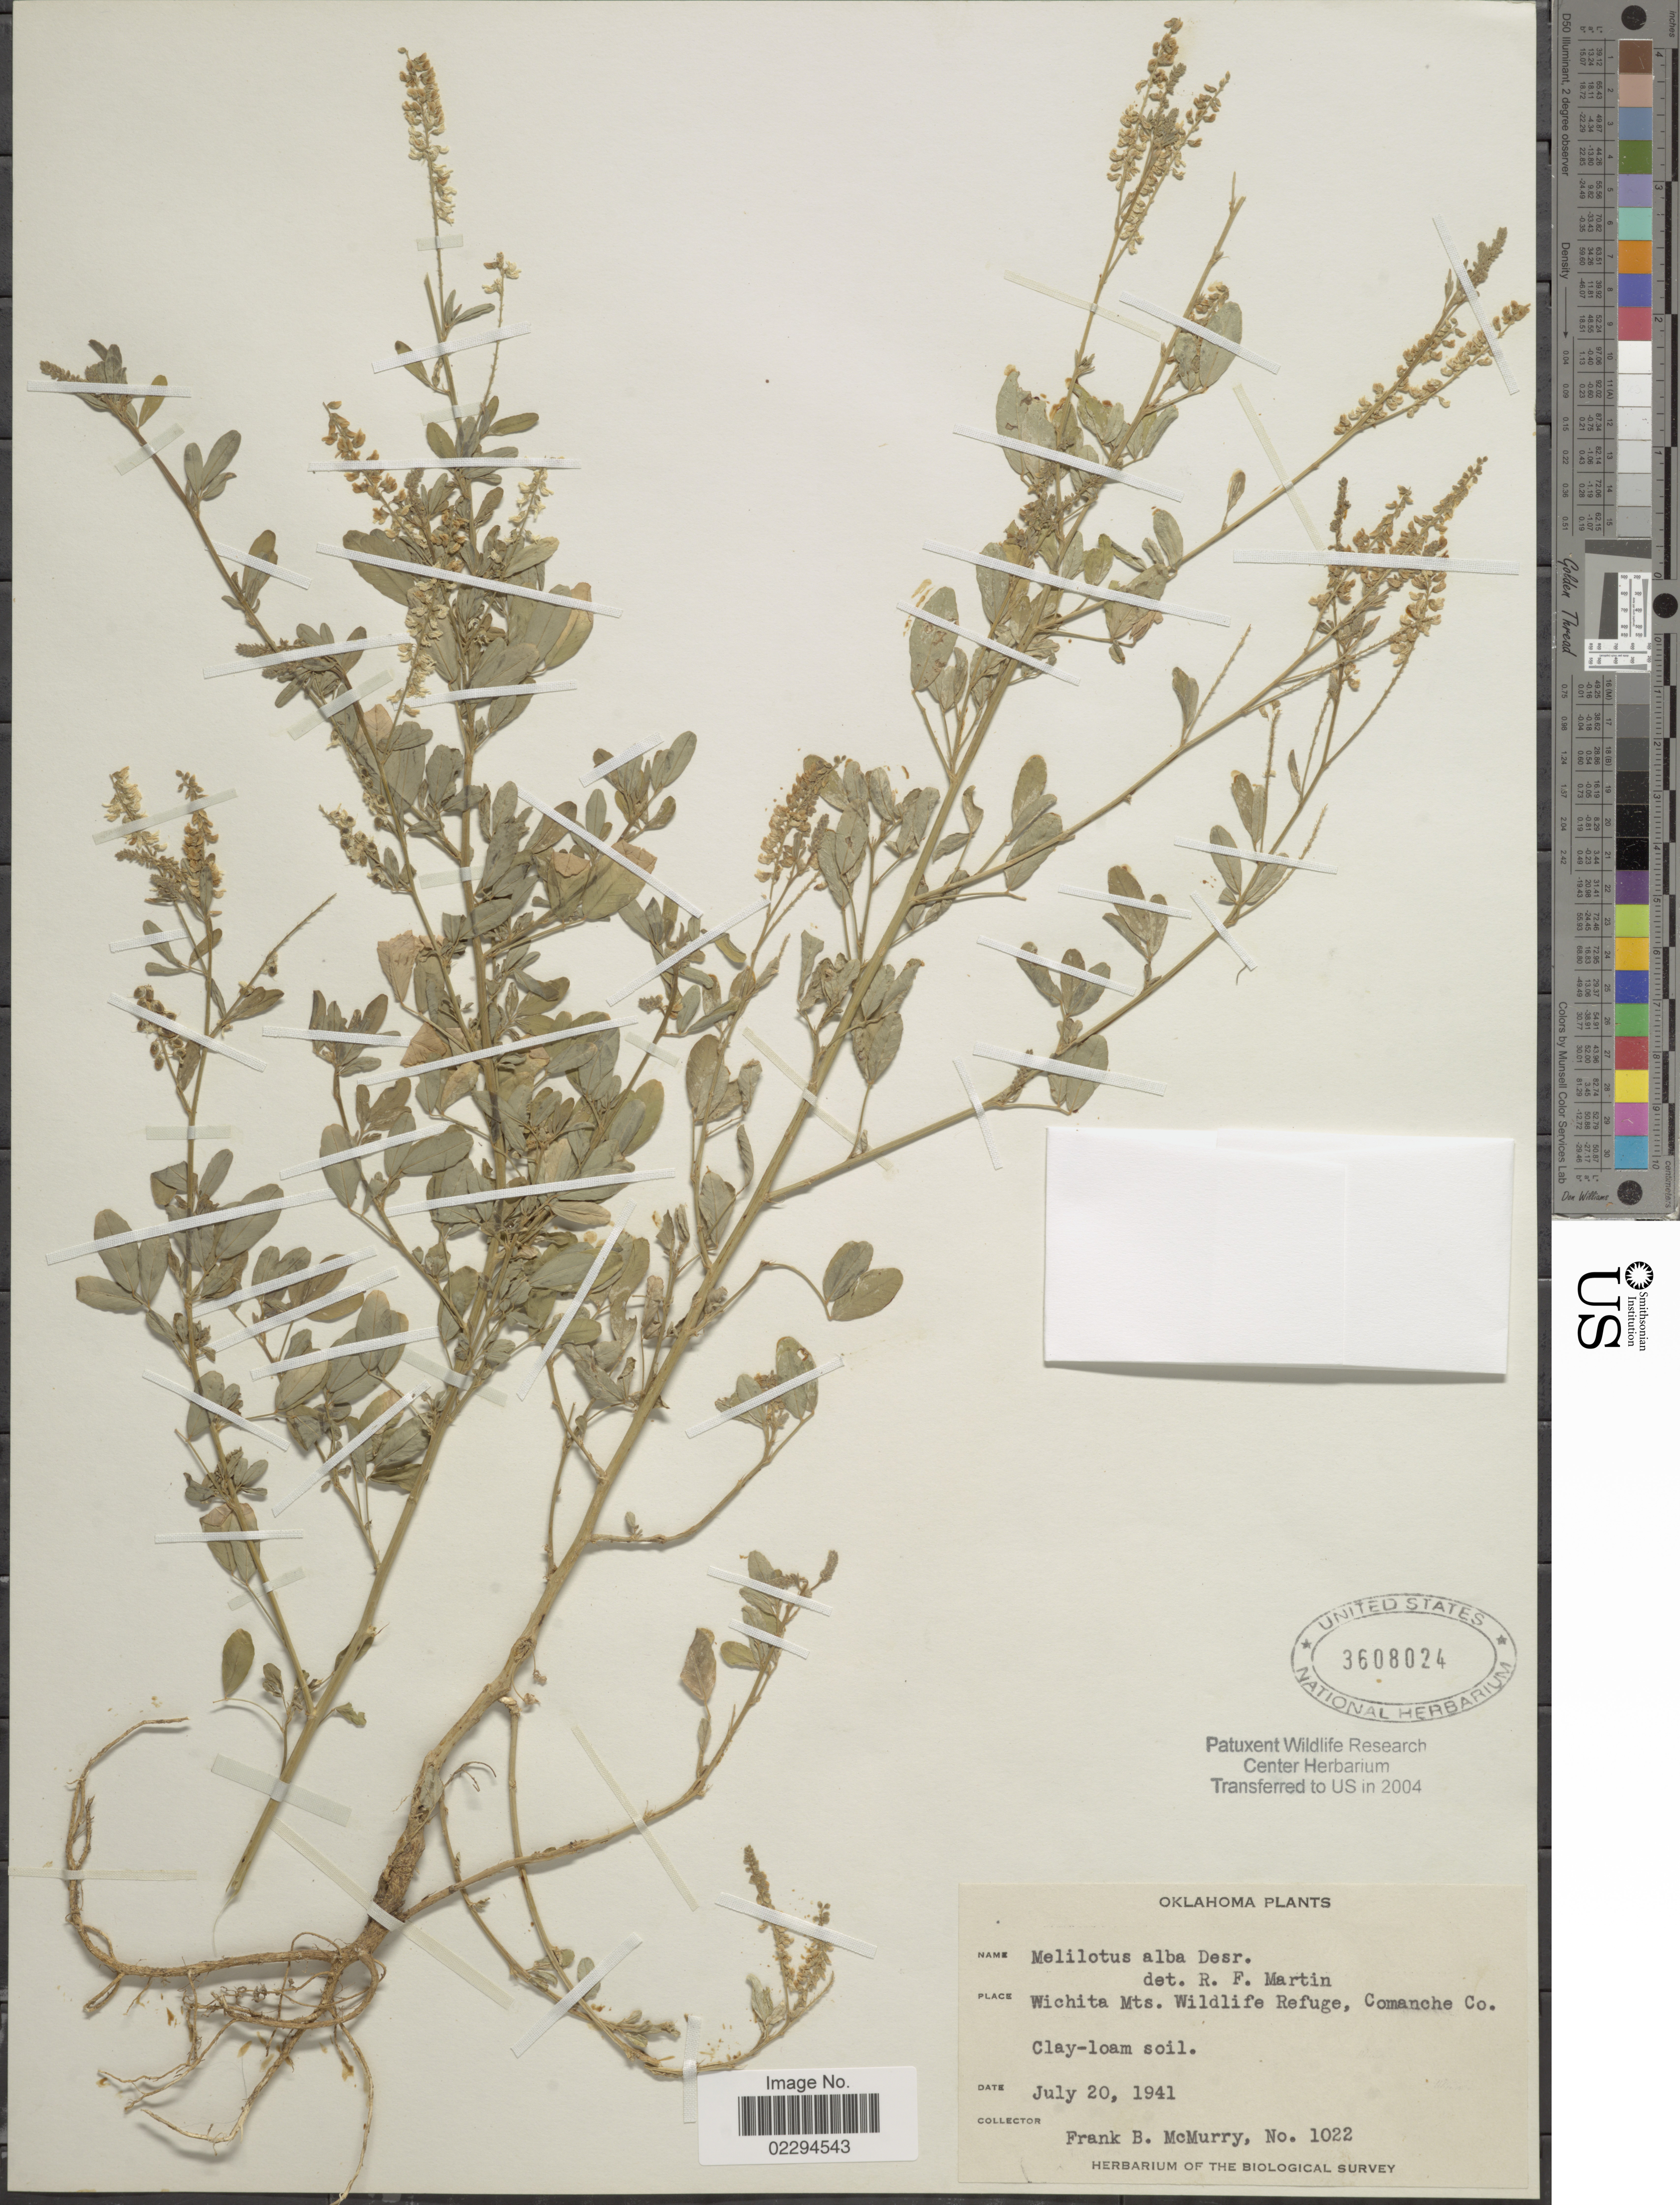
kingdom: Plantae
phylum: Tracheophyta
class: Magnoliopsida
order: Fabales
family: Fabaceae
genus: Melilotus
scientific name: Melilotus albus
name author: Medik.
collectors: F. B. McMurry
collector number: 1022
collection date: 1941-07-20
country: United States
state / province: Oklahoma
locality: Wichita Mts. Wildlife Refuge, Comanche Co.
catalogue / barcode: US 3608024